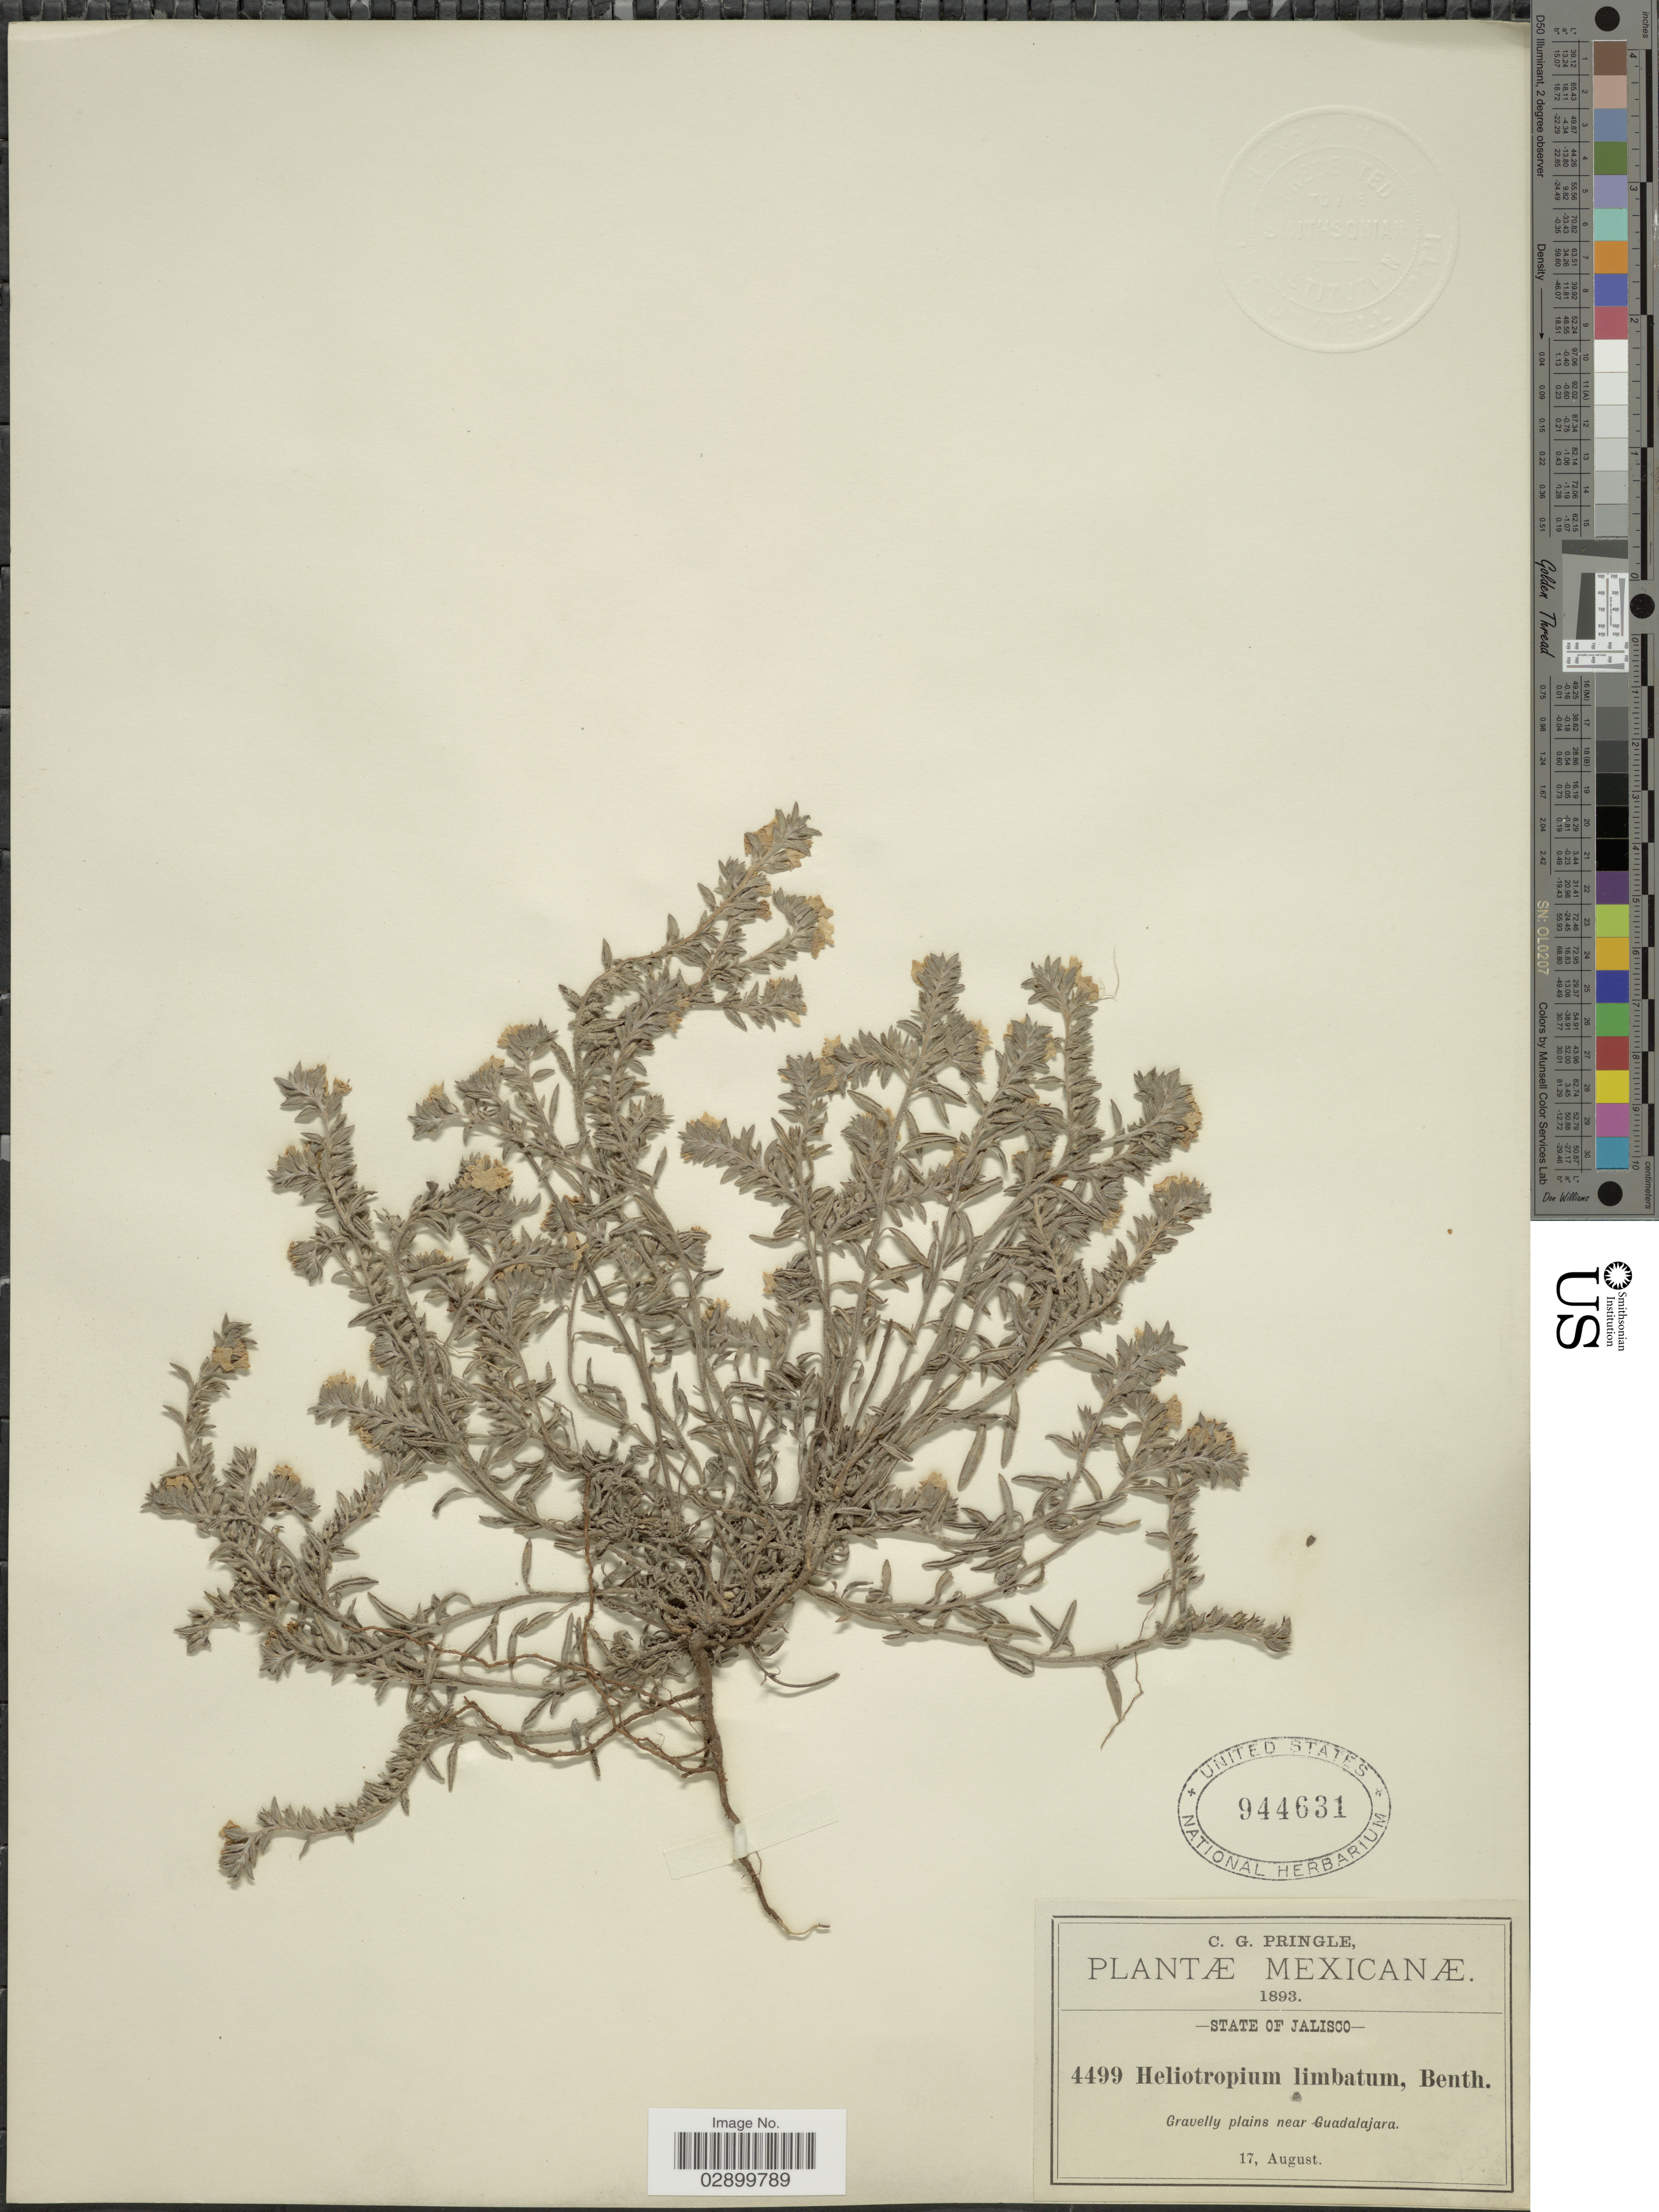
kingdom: Plantae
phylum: Tracheophyta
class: Magnoliopsida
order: Boraginales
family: Heliotropiaceae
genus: Heliotropium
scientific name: Heliotropium limbatum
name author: Benth.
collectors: C. G. Pringle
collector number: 4499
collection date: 1893-08-17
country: Mexico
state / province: Jalisco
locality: Plains near Guadalajara.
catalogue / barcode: US 944631